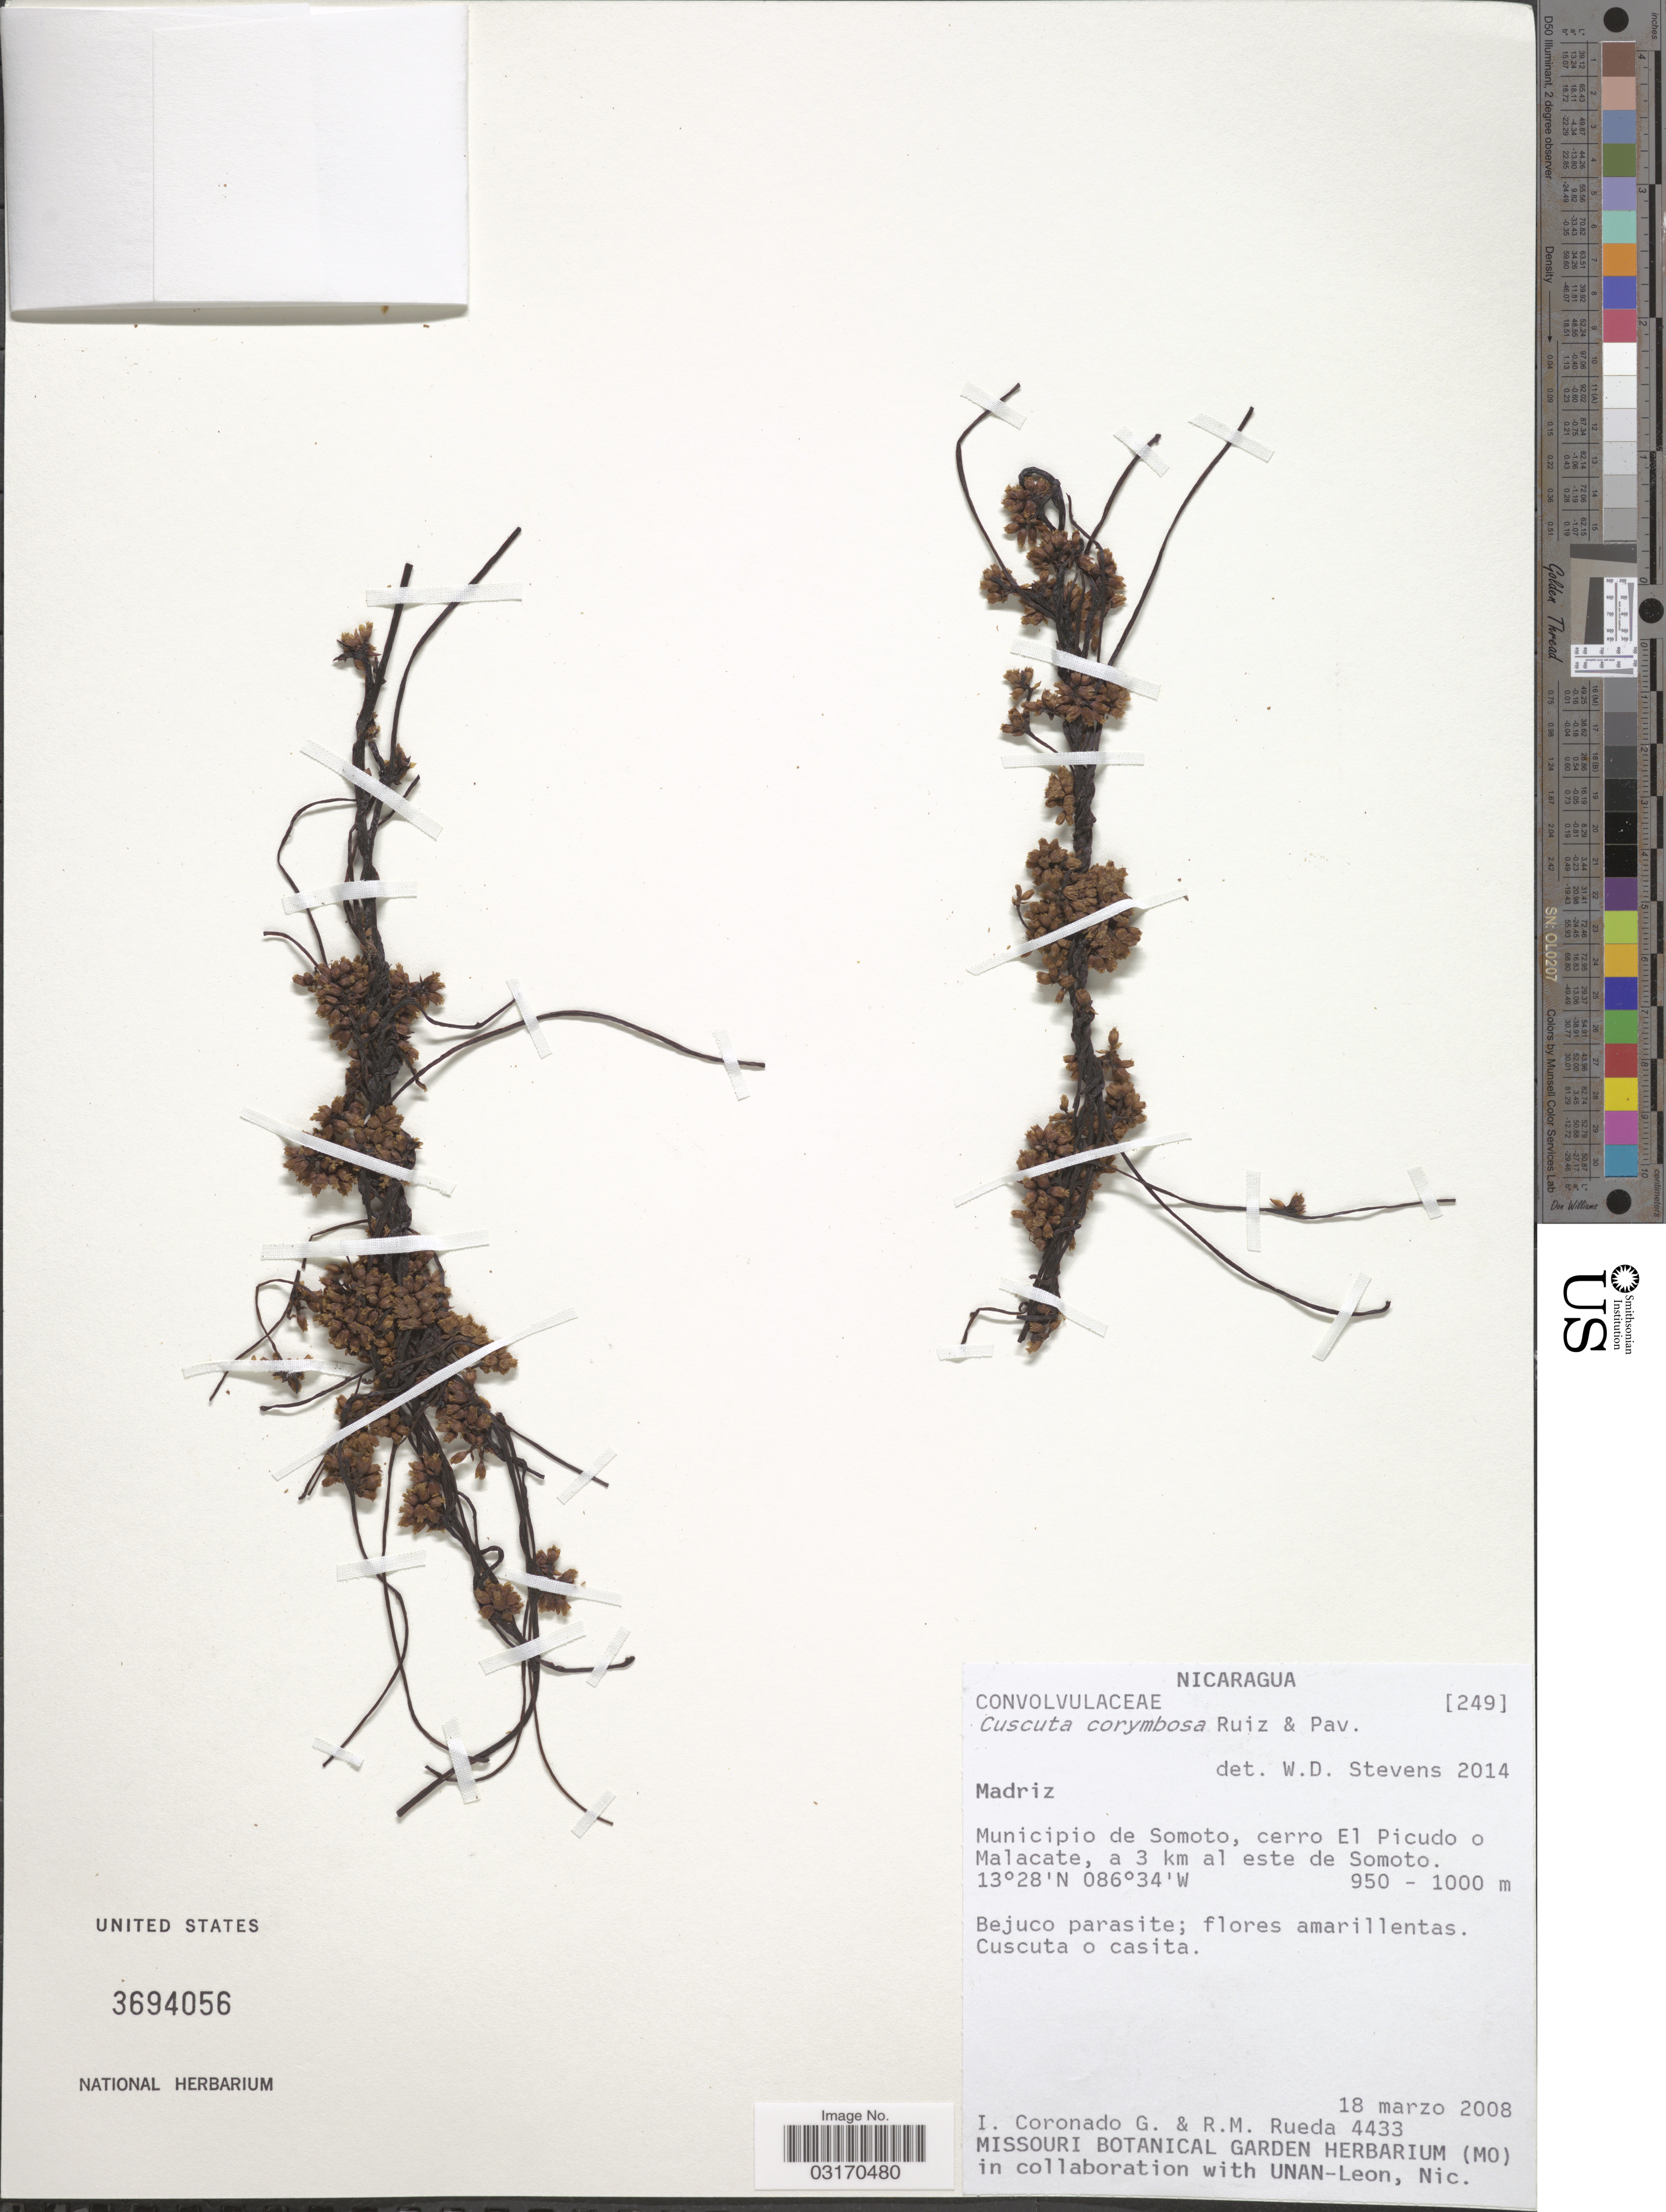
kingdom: Plantae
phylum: Tracheophyta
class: Magnoliopsida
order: Solanales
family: Convolvulaceae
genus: Cuscuta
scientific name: Cuscuta corymbosa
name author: Ruiz & Pav.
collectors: I. Coronado & R. Rueda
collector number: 4433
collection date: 2008-03-18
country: Nicaragua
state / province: Madriz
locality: Municipio de Somoto, cerro El Picudo o Malacate, a 3 km al este de Somoto.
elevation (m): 950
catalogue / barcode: US 3694056